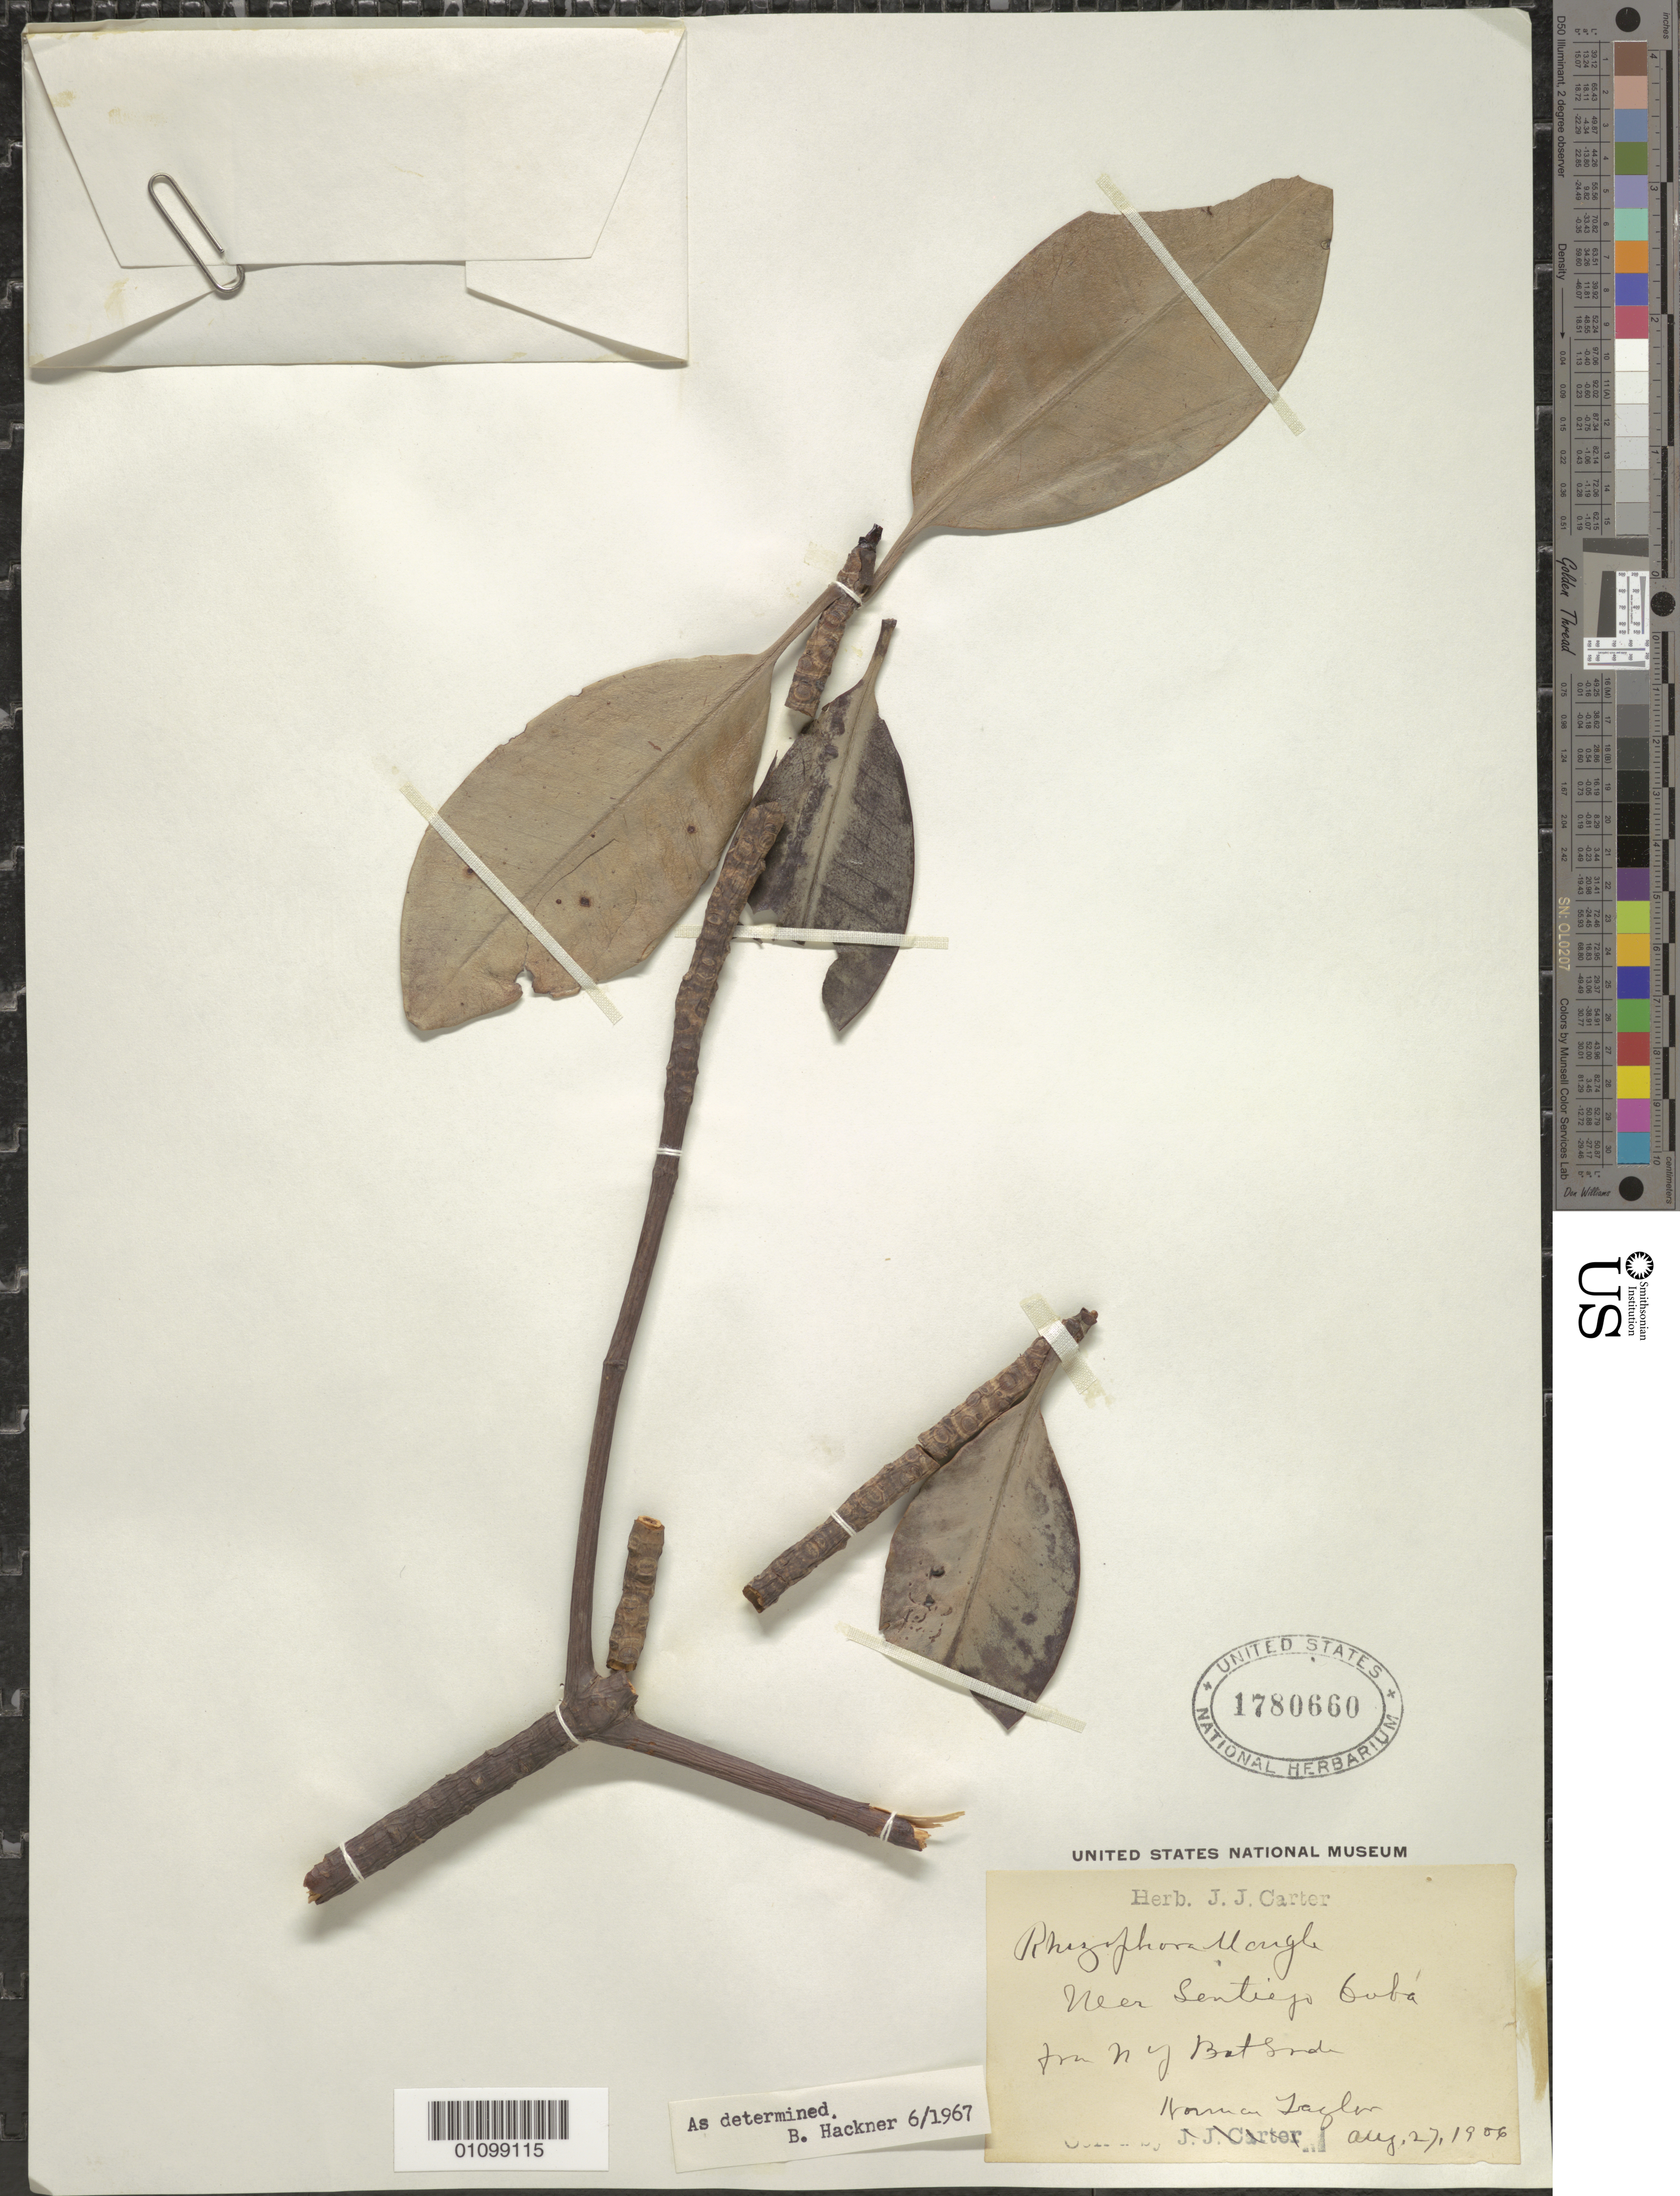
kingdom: Plantae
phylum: Tracheophyta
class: Magnoliopsida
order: Malpighiales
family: Rhizophoraceae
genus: Rhizophora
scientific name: Rhizophora mangle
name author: L.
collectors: N. Taylor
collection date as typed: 27 Aug 1906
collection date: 1906-08-27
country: Cuba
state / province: Santiago de Cuba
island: Cuba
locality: Near Santiago From NY Botanical Garden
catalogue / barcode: US 1780660